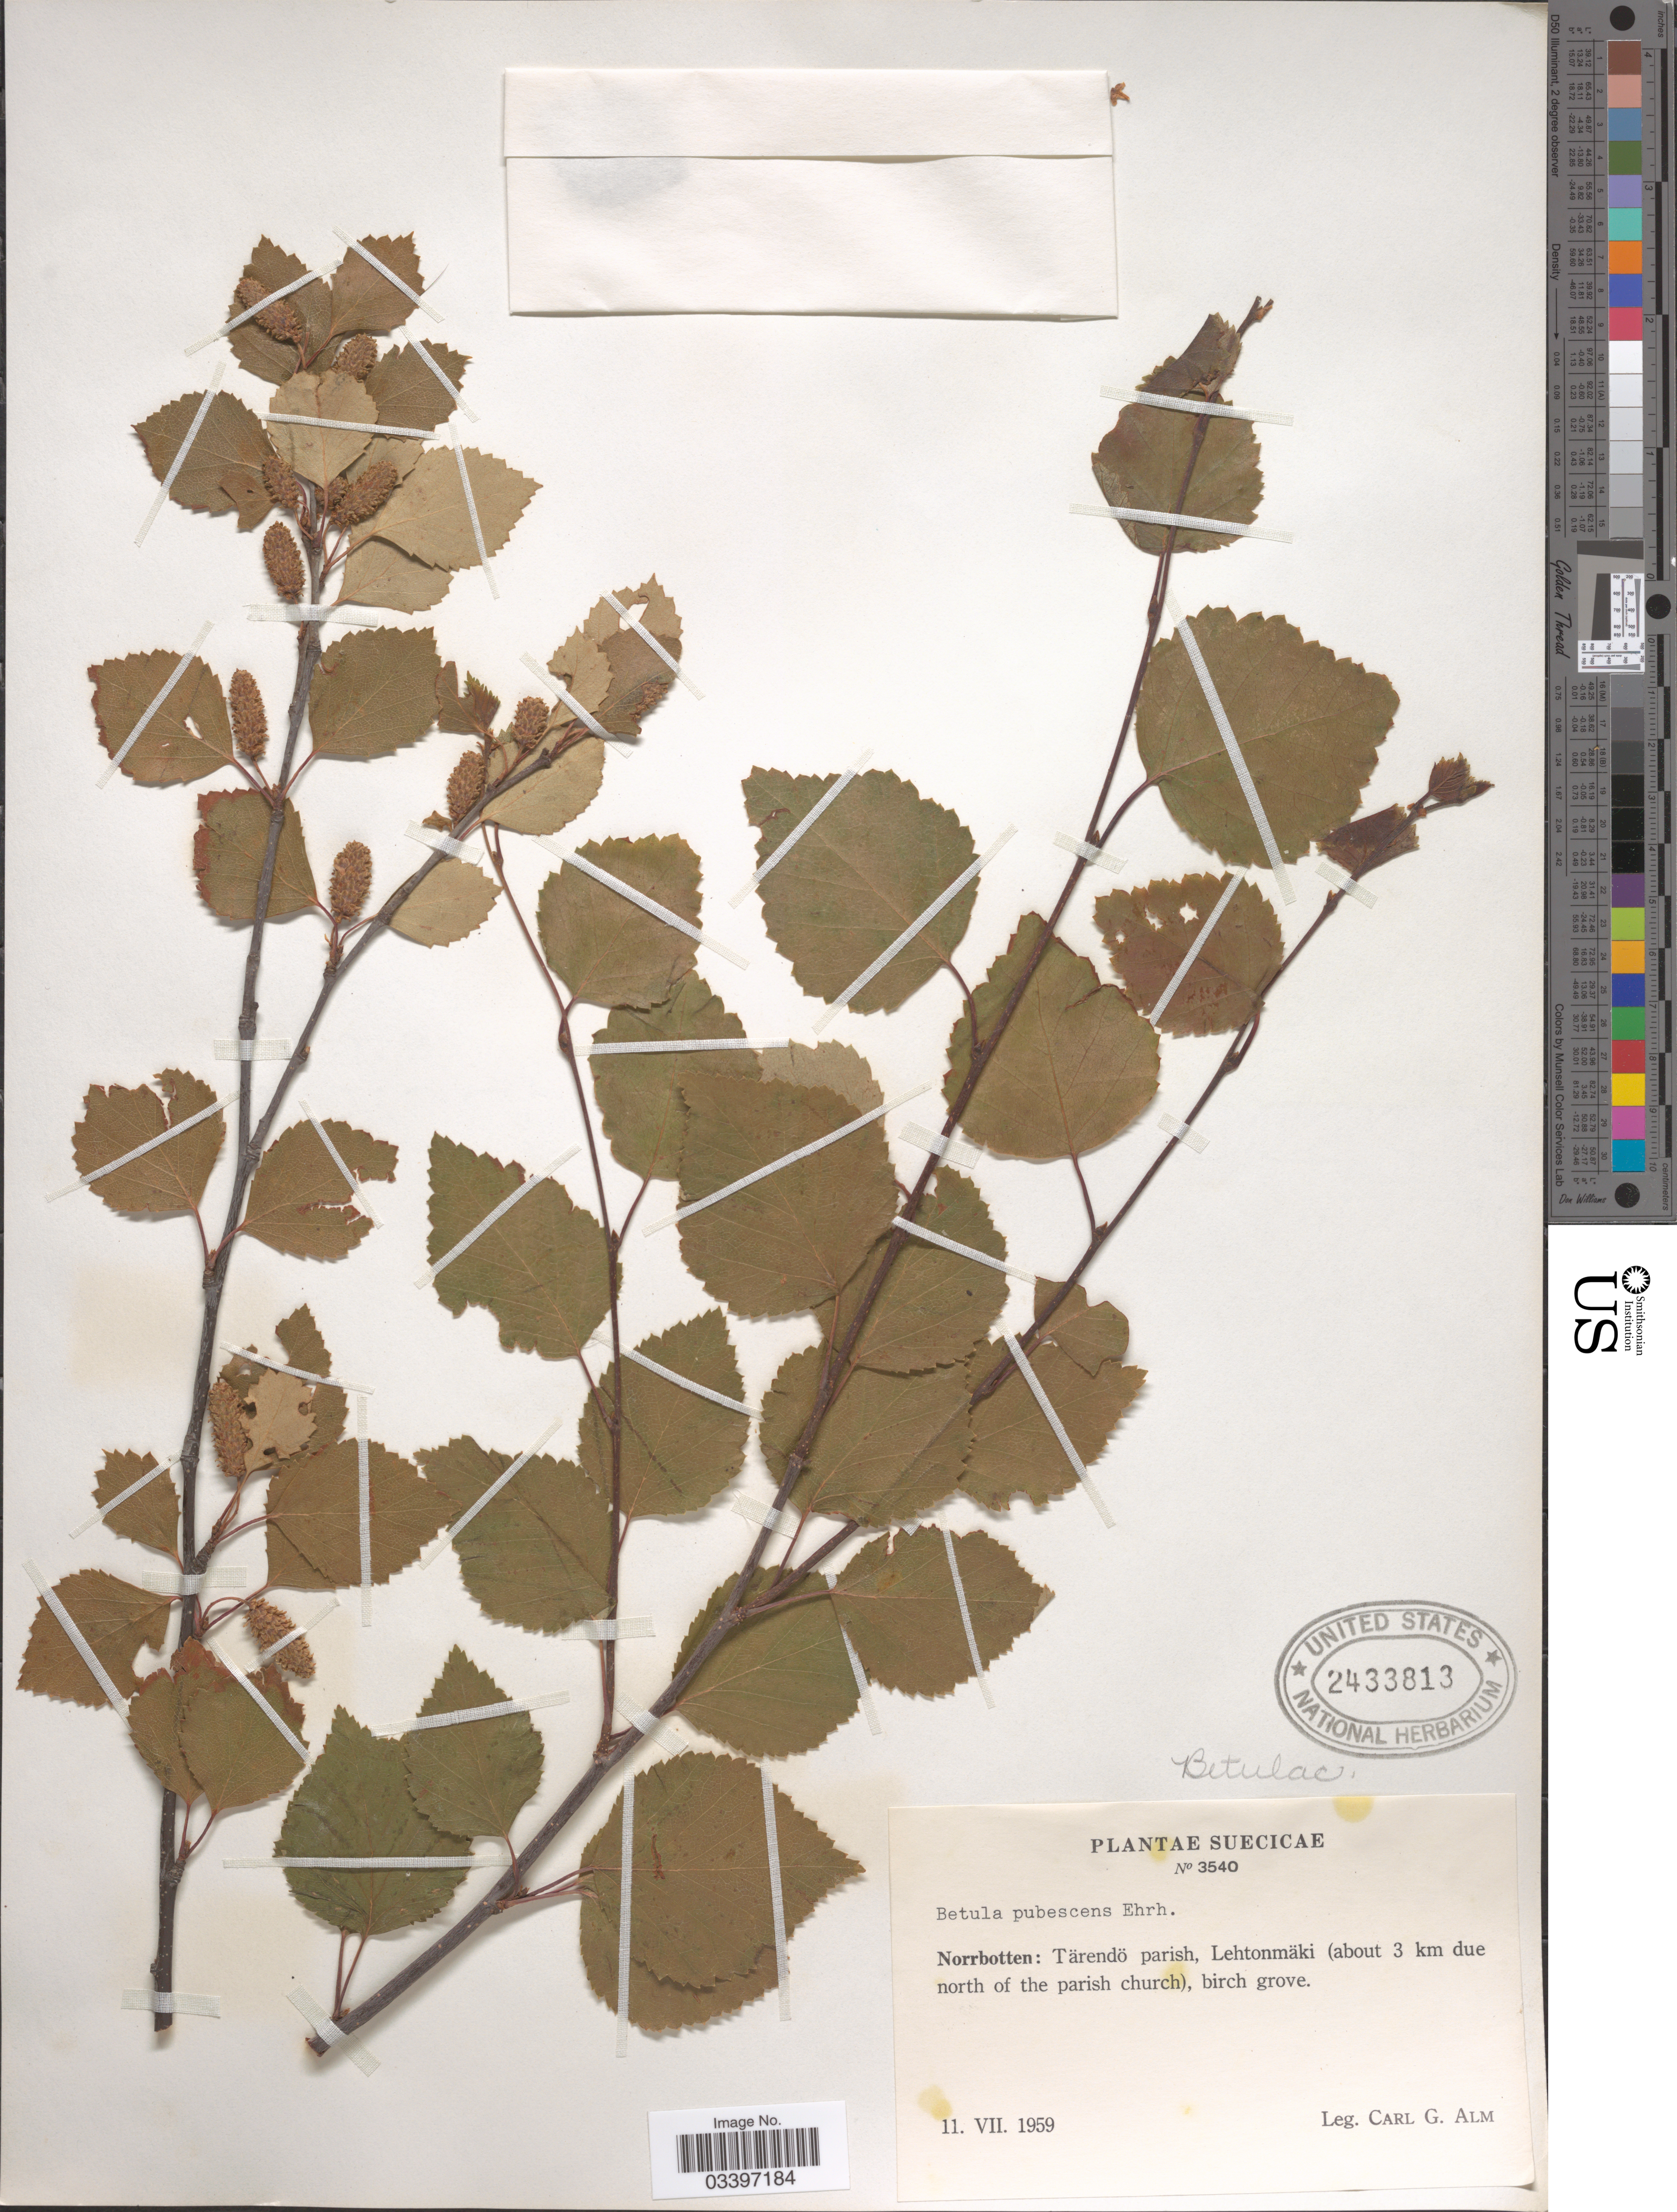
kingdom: Plantae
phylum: Tracheophyta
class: Magnoliopsida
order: Fagales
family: Betulaceae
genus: Betula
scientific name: Betula pubescens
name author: Ehrh.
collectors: C. G. Alm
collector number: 3540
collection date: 1959-07-11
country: Sweden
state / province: Norrbotten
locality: Suecicae. Norrnotten: Tärendö parish, Lehtonmäki (about 3 km due north of the parish church), birch grove.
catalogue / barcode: US 2433813